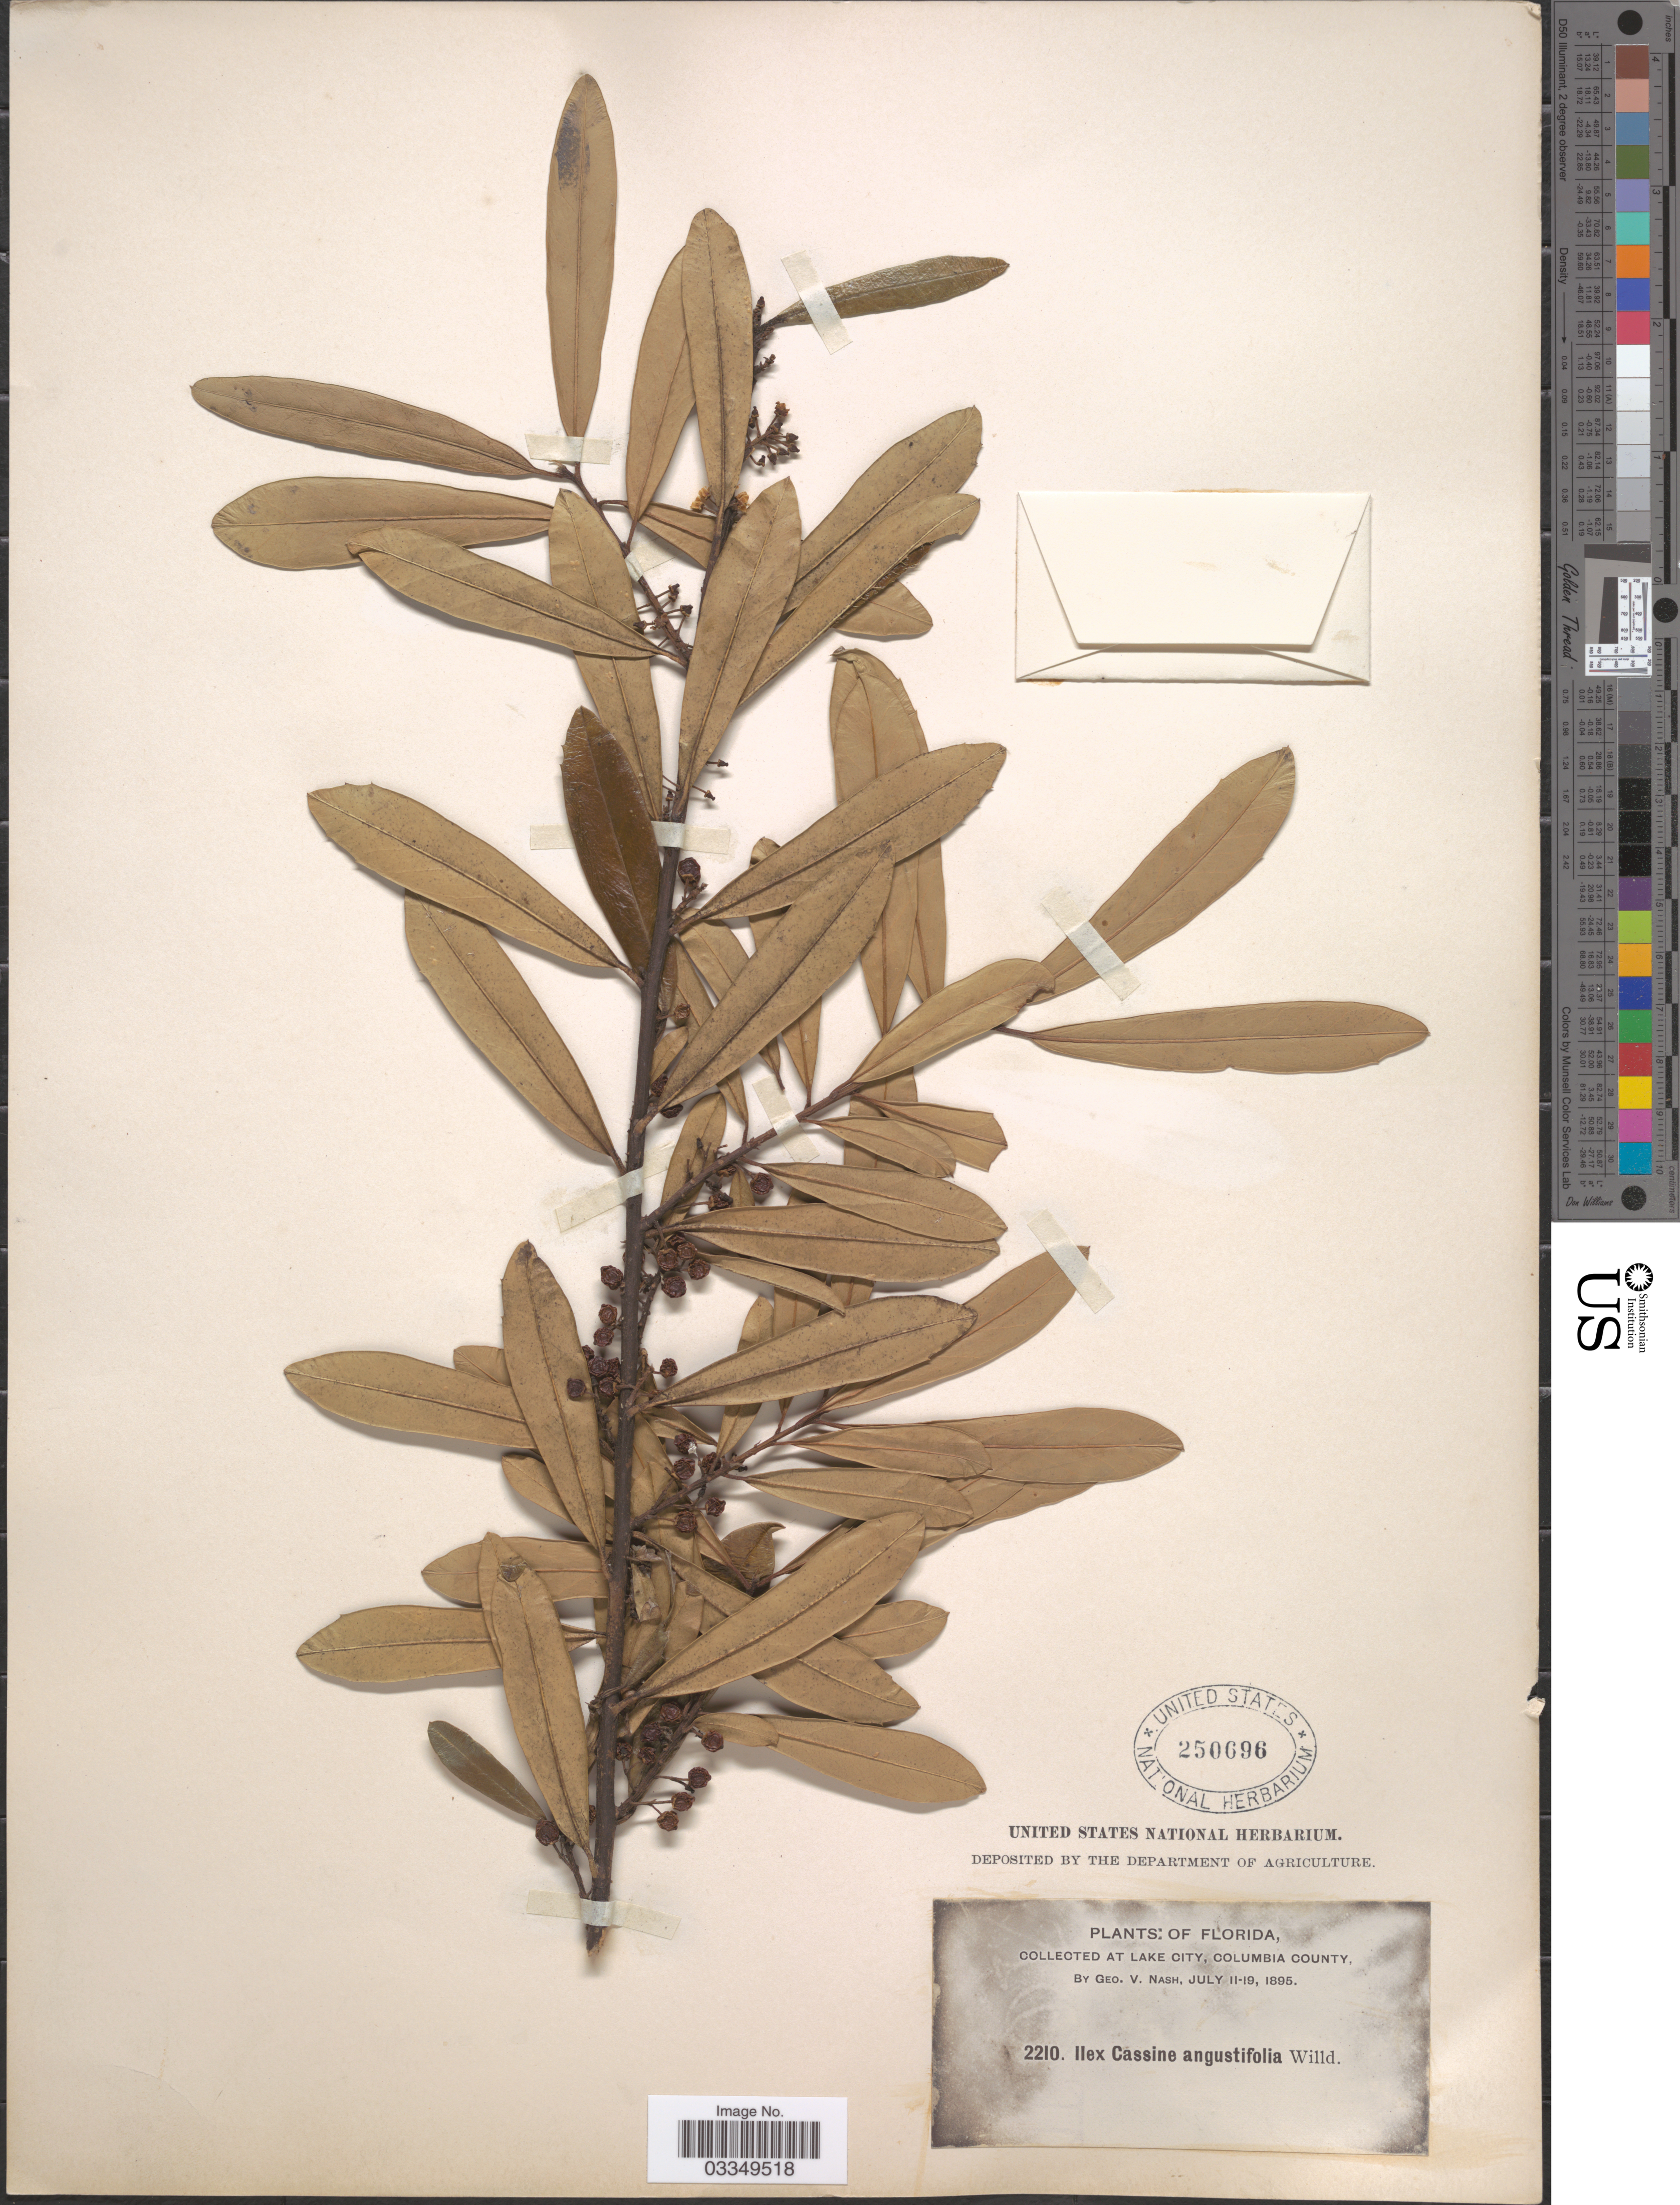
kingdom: Plantae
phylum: Tracheophyta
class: Magnoliopsida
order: Aquifoliales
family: Aquifoliaceae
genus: Ilex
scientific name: Ilex cassine var. angustifolia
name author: Aiton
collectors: G. V. Nash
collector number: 2210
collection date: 1895-07-11/1895-07-19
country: United States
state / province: Florida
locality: At Lake City, Columbia County.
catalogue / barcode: US 250696